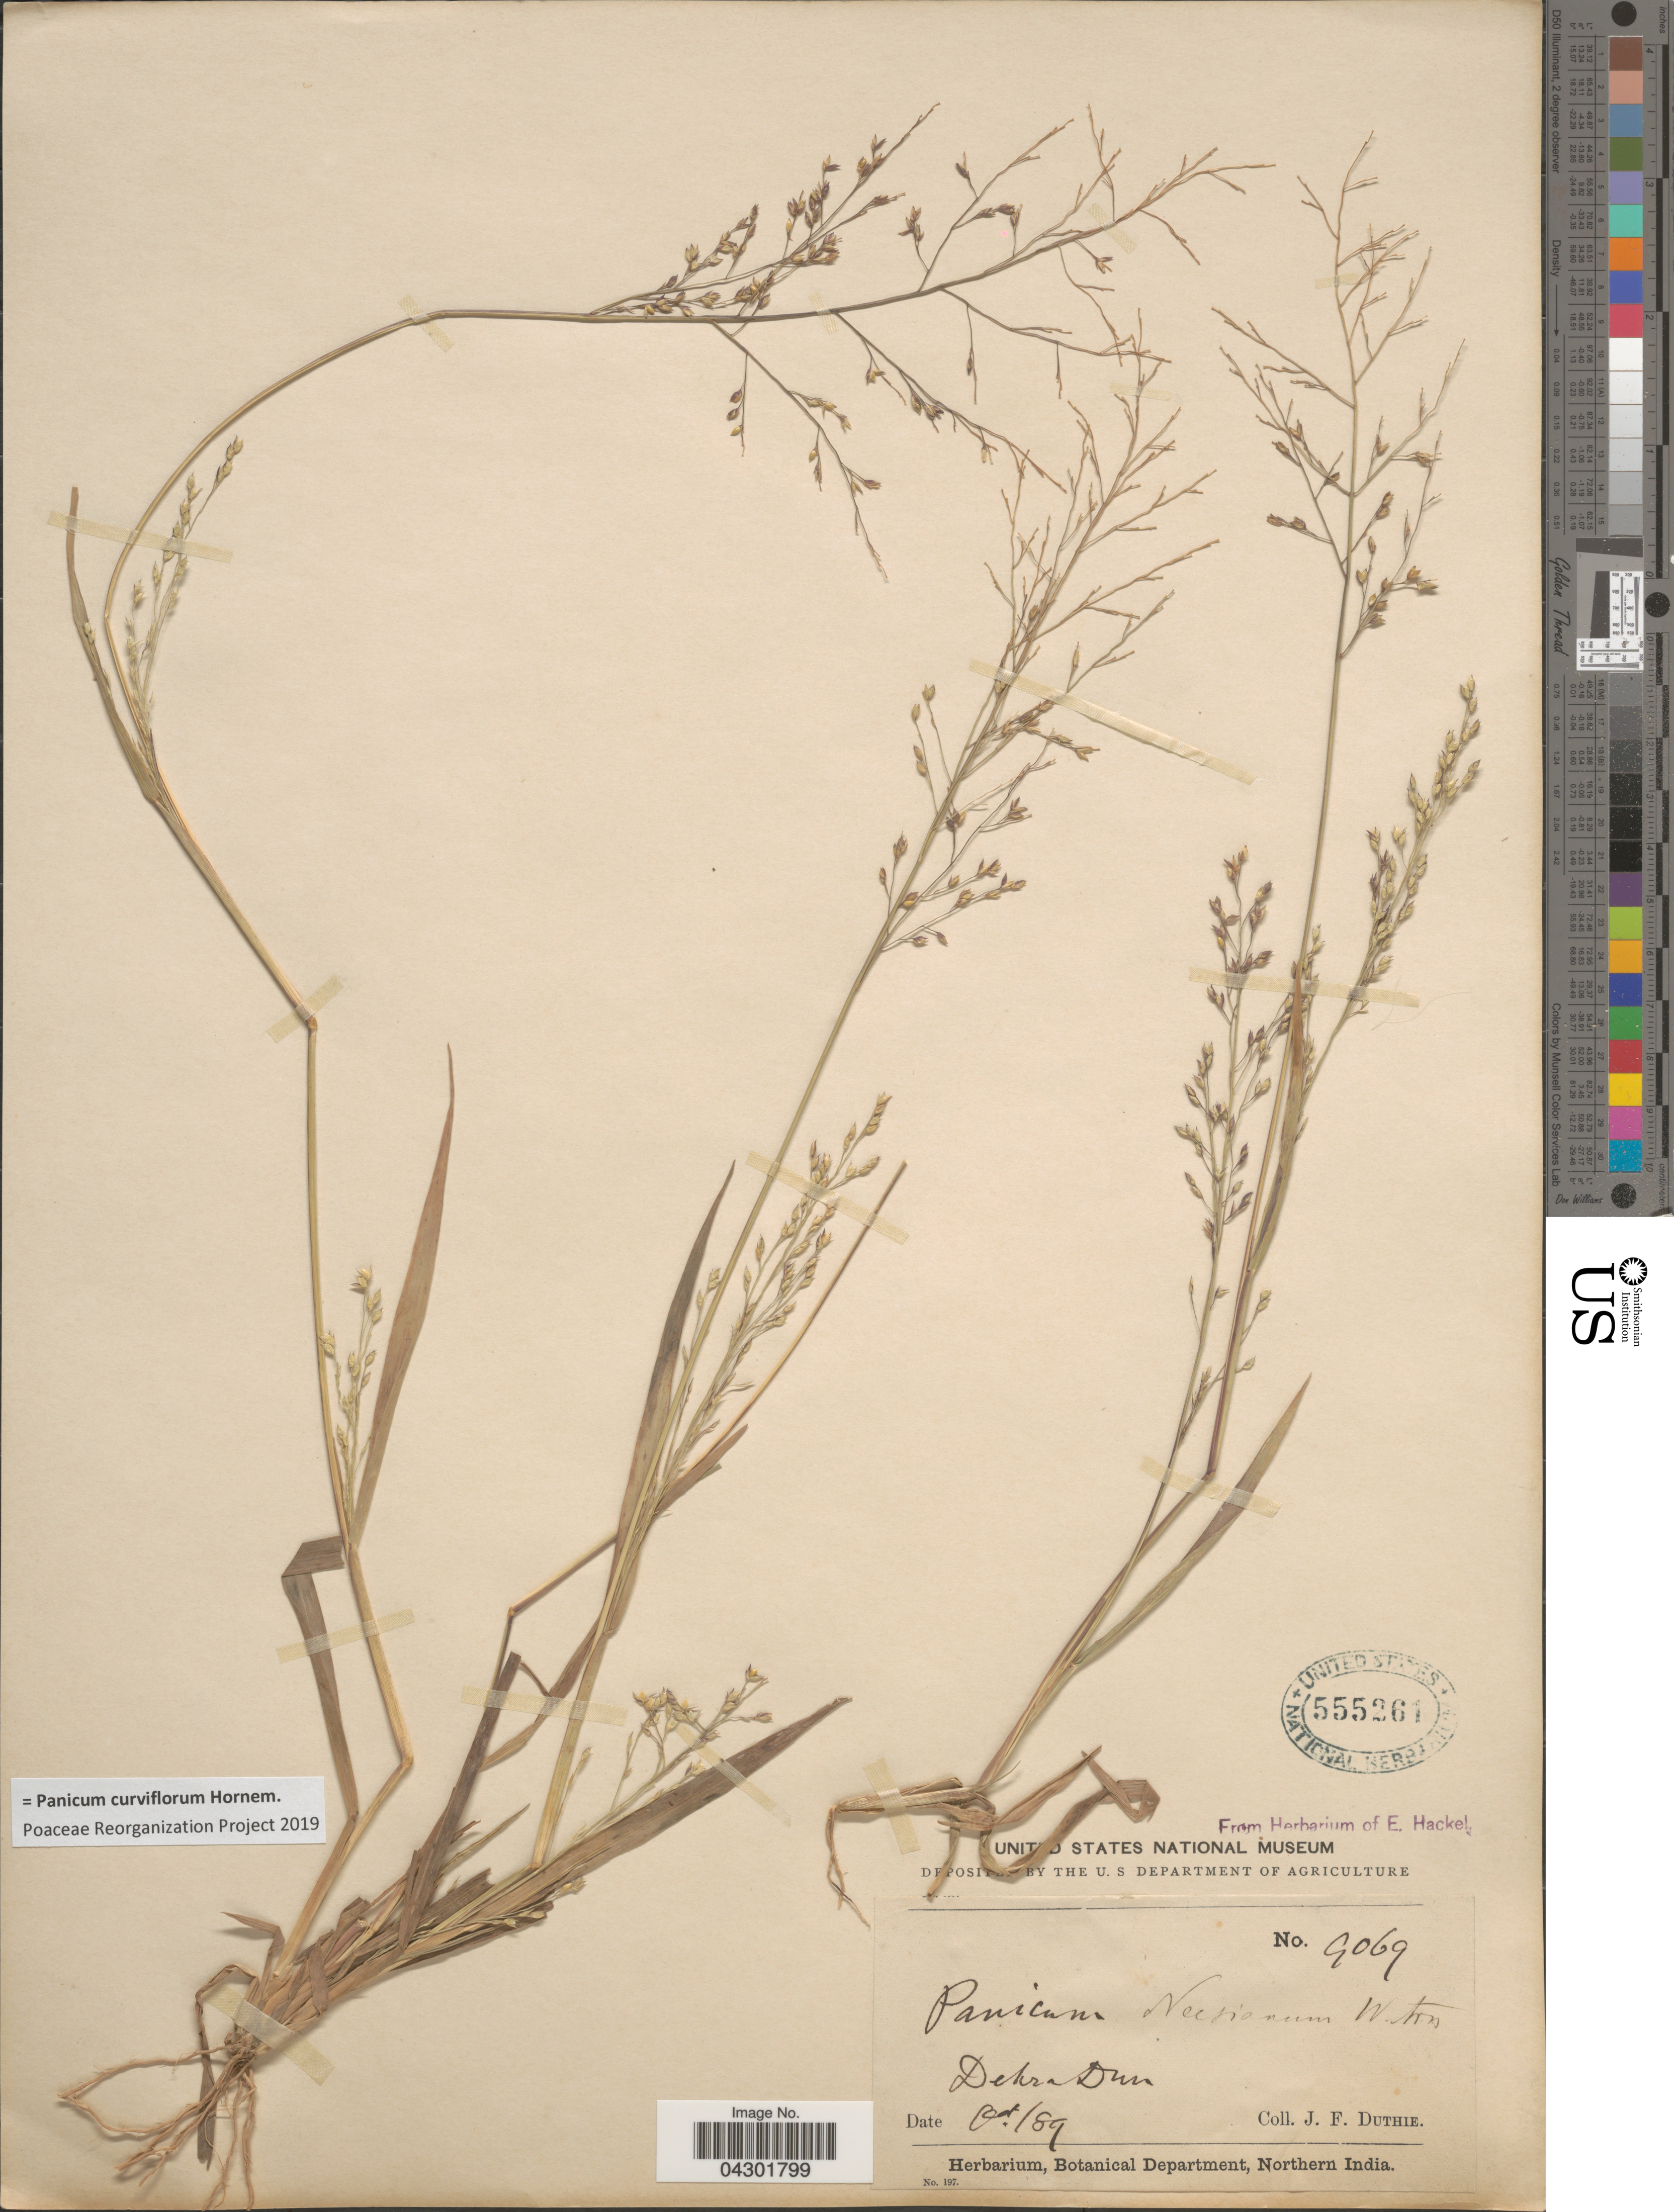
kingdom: Plantae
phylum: Tracheophyta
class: Liliopsida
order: Poales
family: Poaceae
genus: Panicum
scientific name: Panicum curviflorum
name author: Hornem.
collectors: J. F. Duthie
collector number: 9069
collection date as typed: Transcribed d/m/y: /10/89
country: India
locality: Dehra Dun.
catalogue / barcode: US 555261